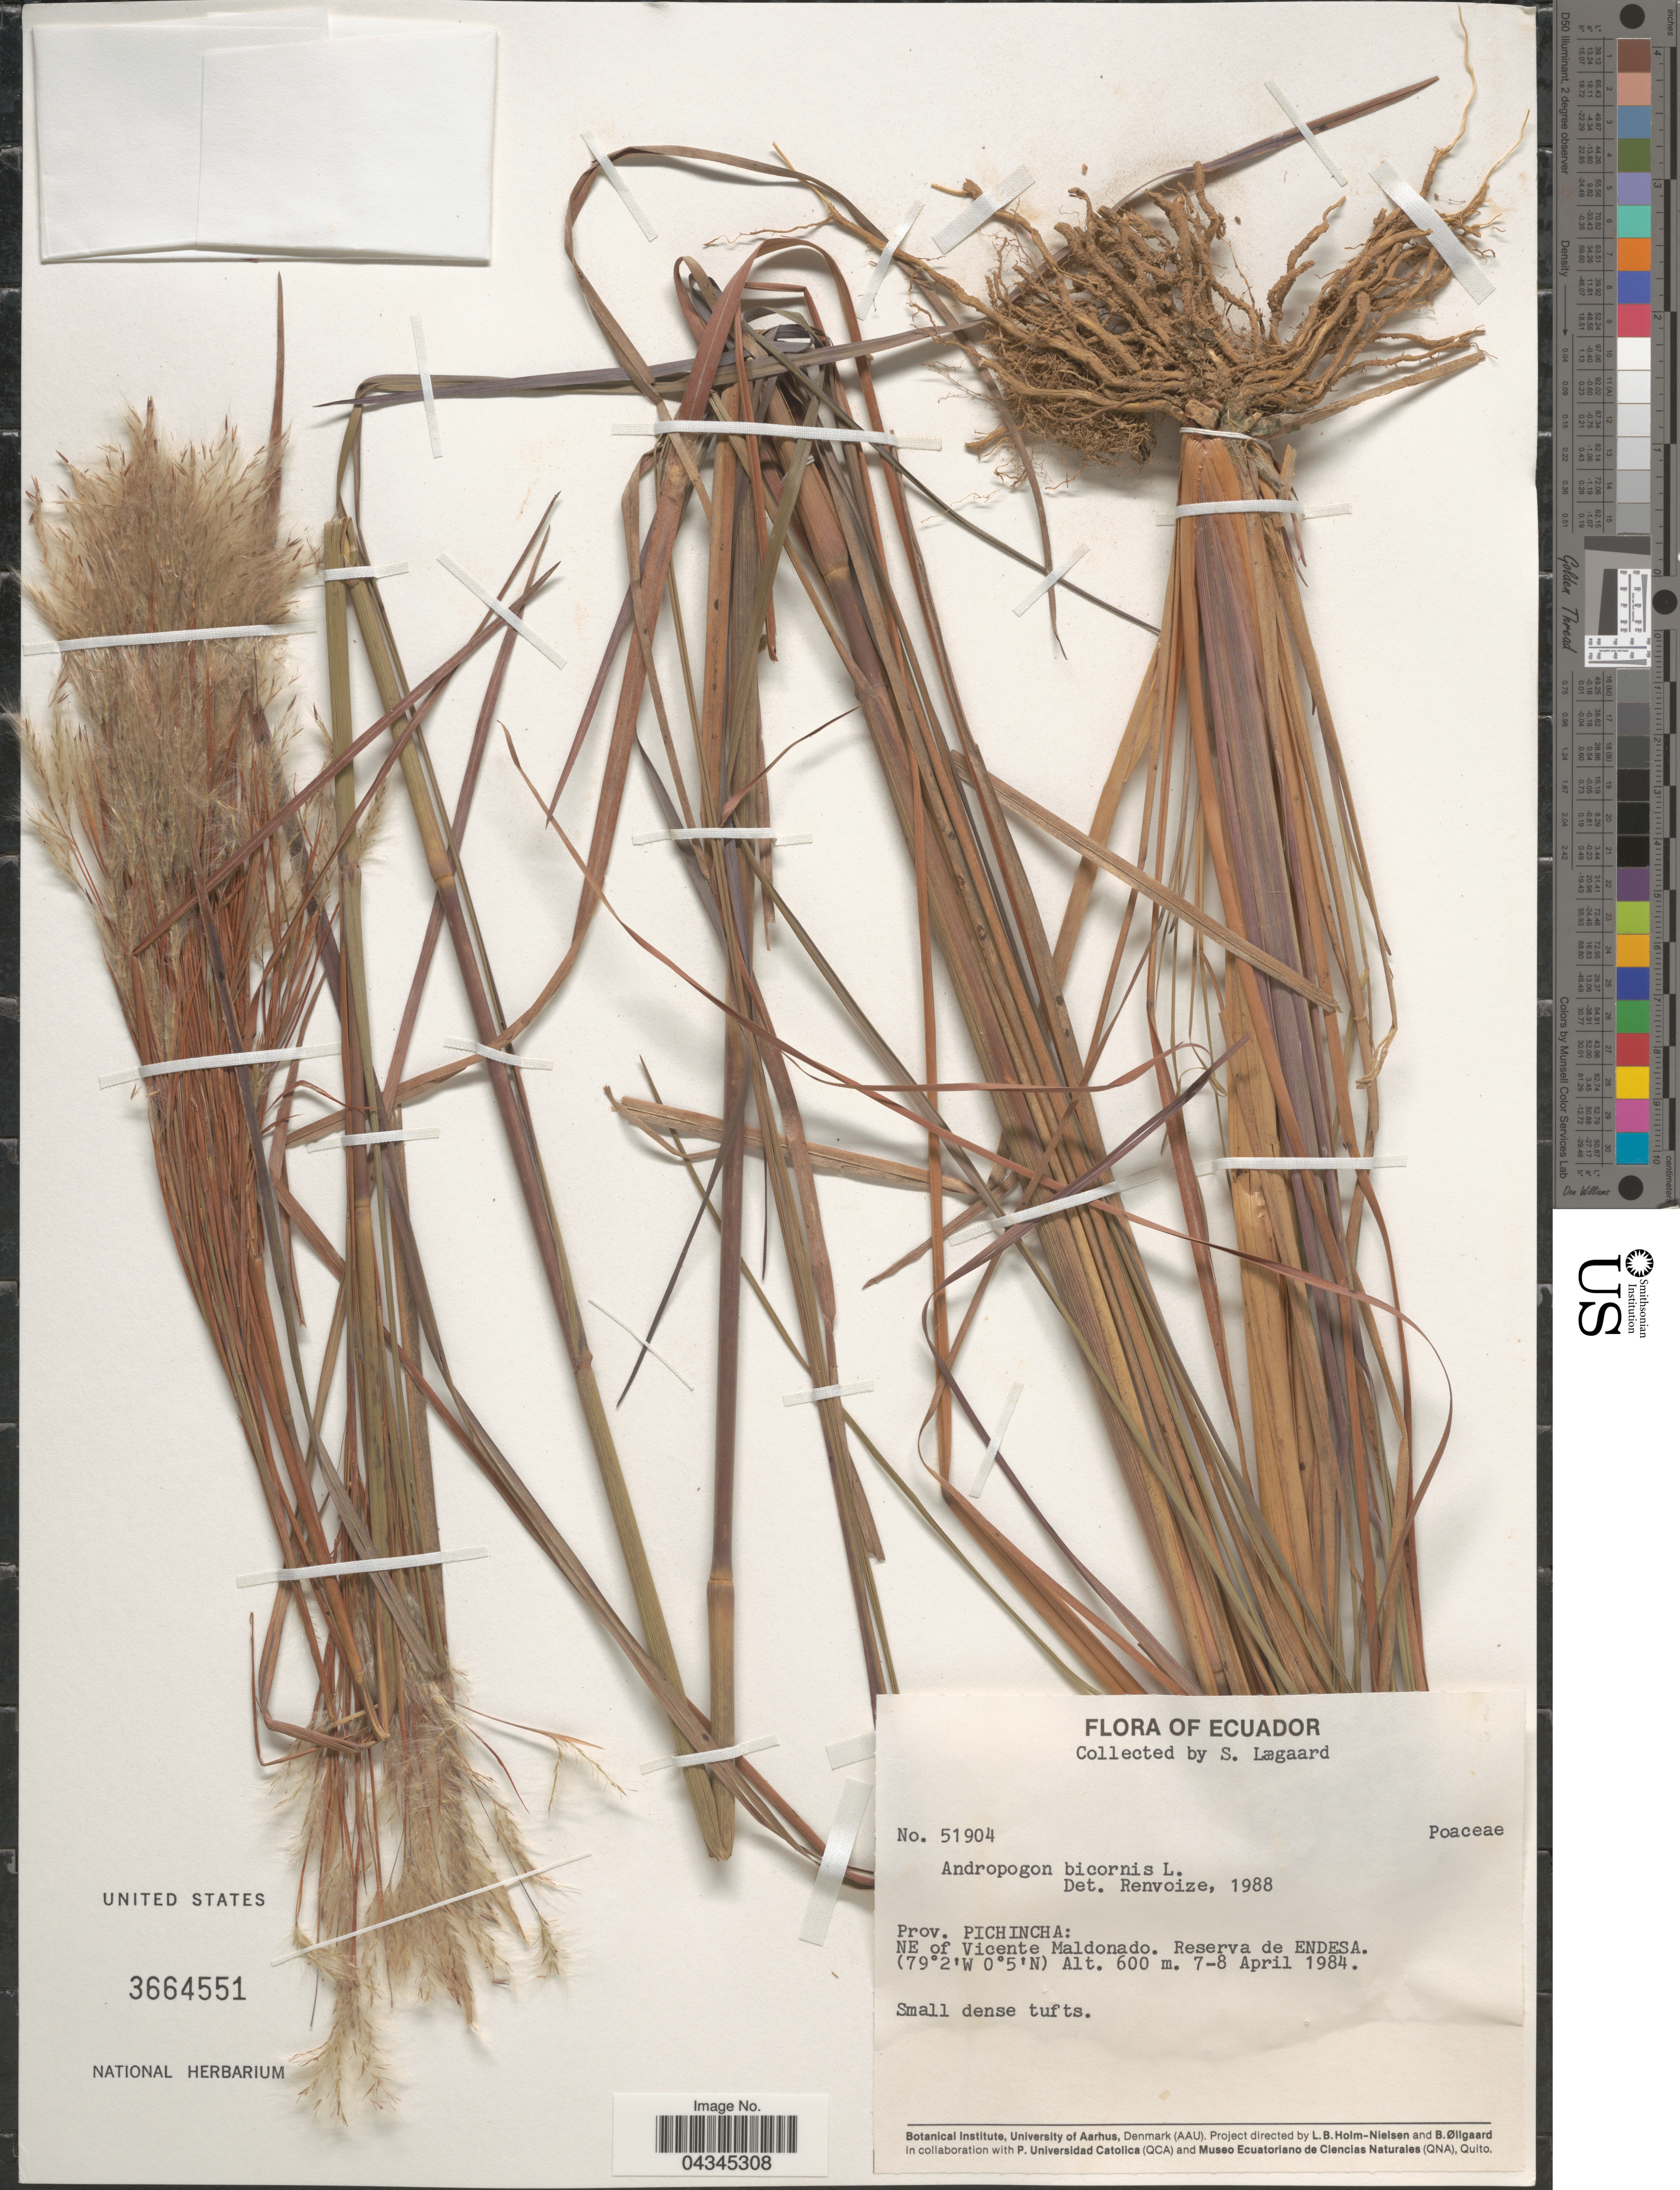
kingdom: Plantae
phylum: Tracheophyta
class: Liliopsida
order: Poales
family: Poaceae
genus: Andropogon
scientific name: Andropogon bicornis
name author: L.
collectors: S. Lægaard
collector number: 51904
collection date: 1984-04-07/1984-04-08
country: Ecuador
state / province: Pichincha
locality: NE of Vicente Maldonado. Reserva de Endesa.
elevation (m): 600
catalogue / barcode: US 3664551